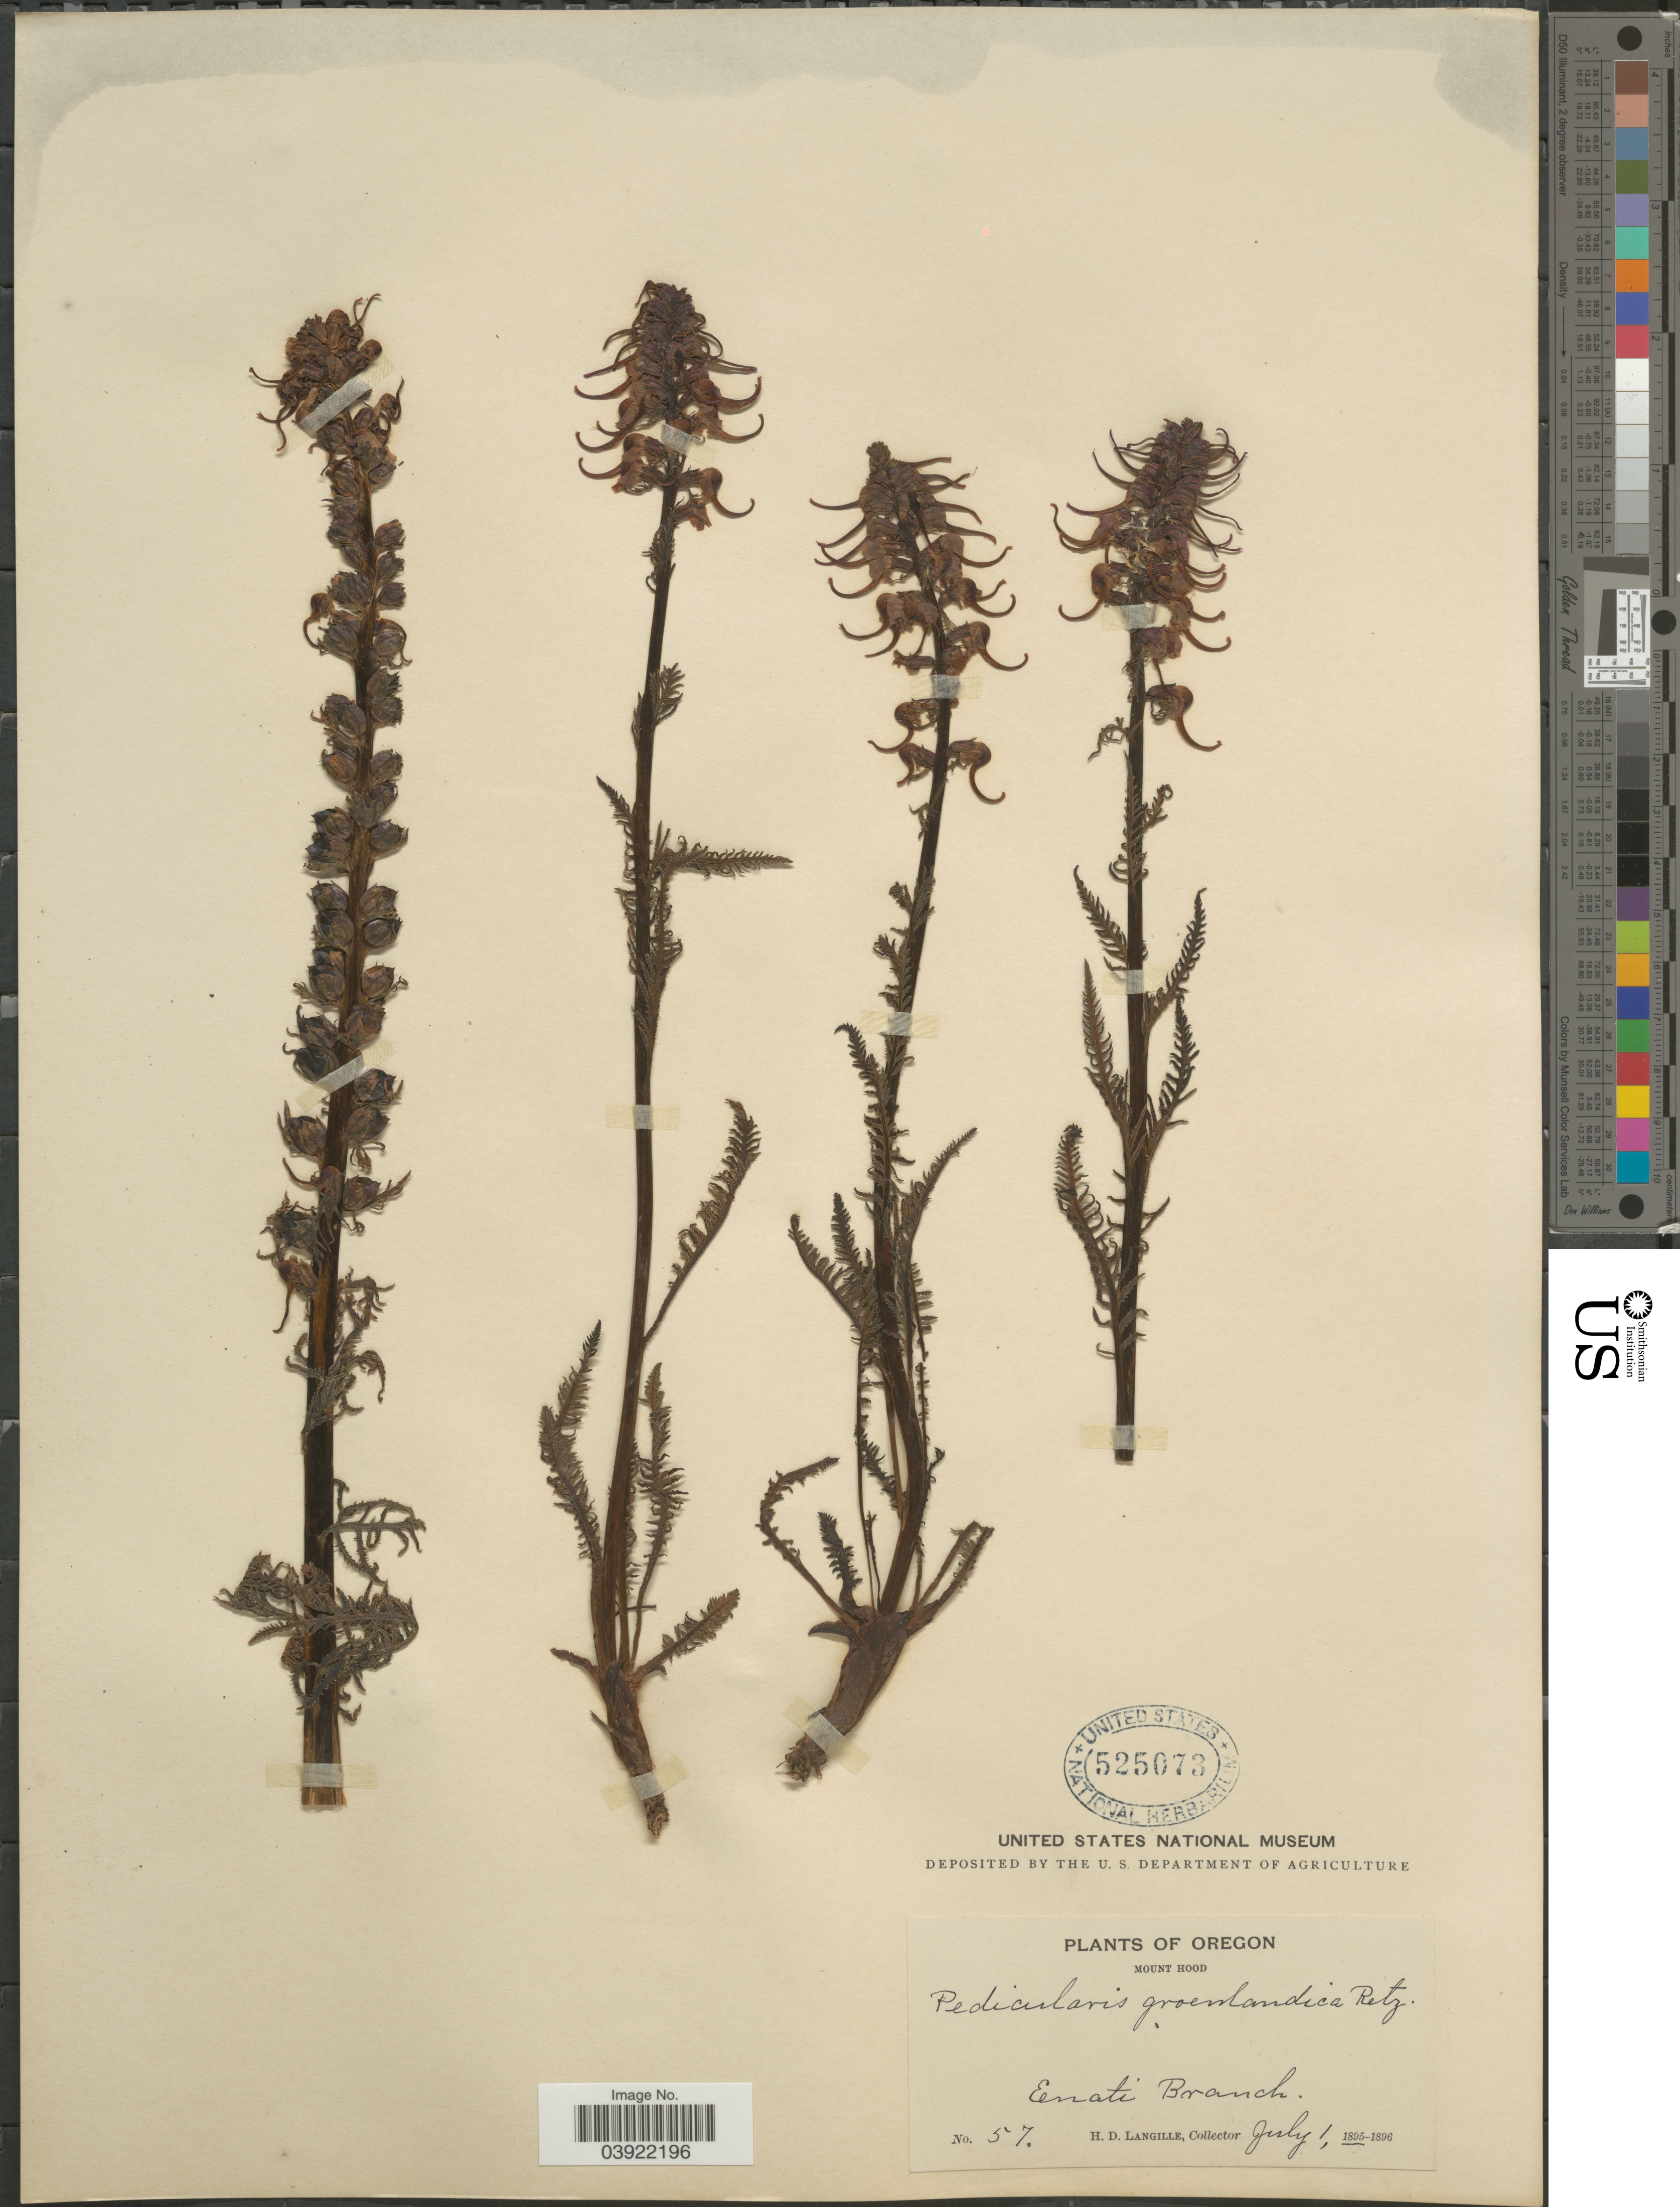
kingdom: Plantae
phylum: Tracheophyta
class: Magnoliopsida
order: Lamiales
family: Orobanchaceae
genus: Pedicularis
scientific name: Pedicularis groenlandica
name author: Retz.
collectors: H. Langille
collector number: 57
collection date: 1895-07-01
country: United States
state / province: Oregon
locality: Mount Hood. Enati Branch.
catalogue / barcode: US 525073